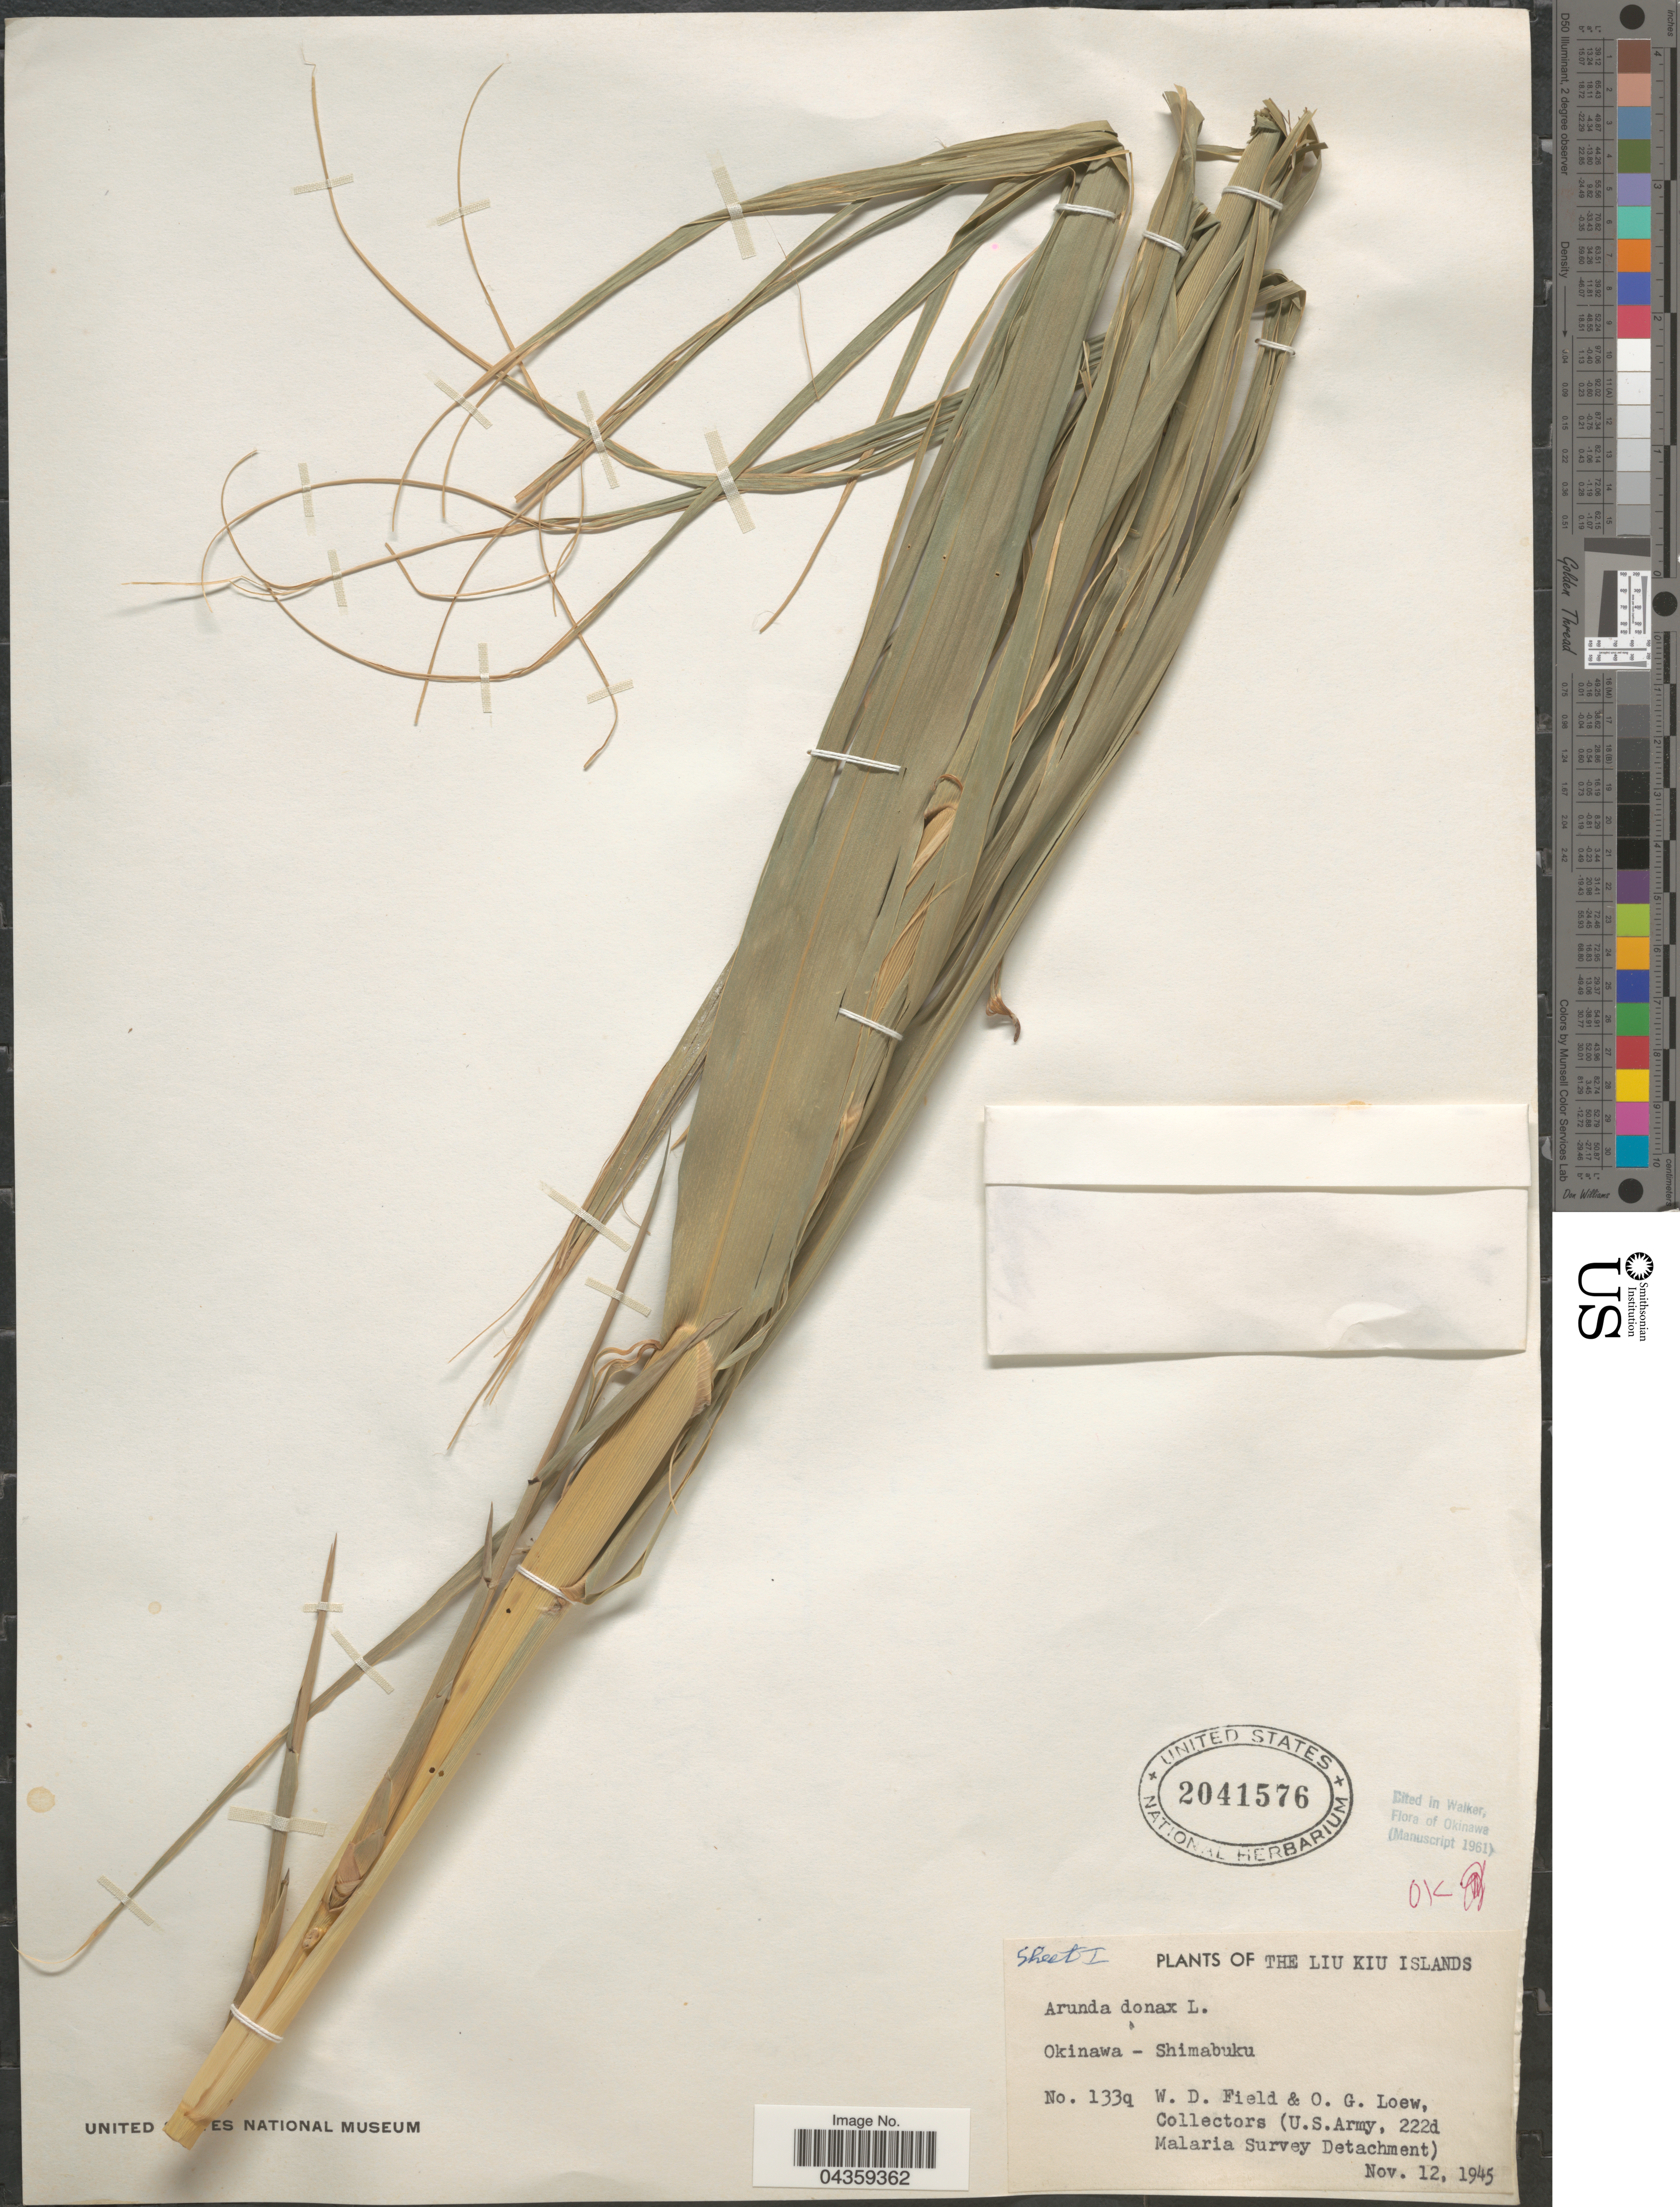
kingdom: Plantae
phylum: Tracheophyta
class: Liliopsida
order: Poales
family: Poaceae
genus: Arundo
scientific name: Arundo donax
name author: L.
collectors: W. D. Field & O. G. Loew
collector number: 133q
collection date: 1945-11-12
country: Japan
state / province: Okinawa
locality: The Liu Kiu Islands. Shimabuku. (U.S. Army, 222d Malaria Survey Detachment).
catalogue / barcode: US 2041576